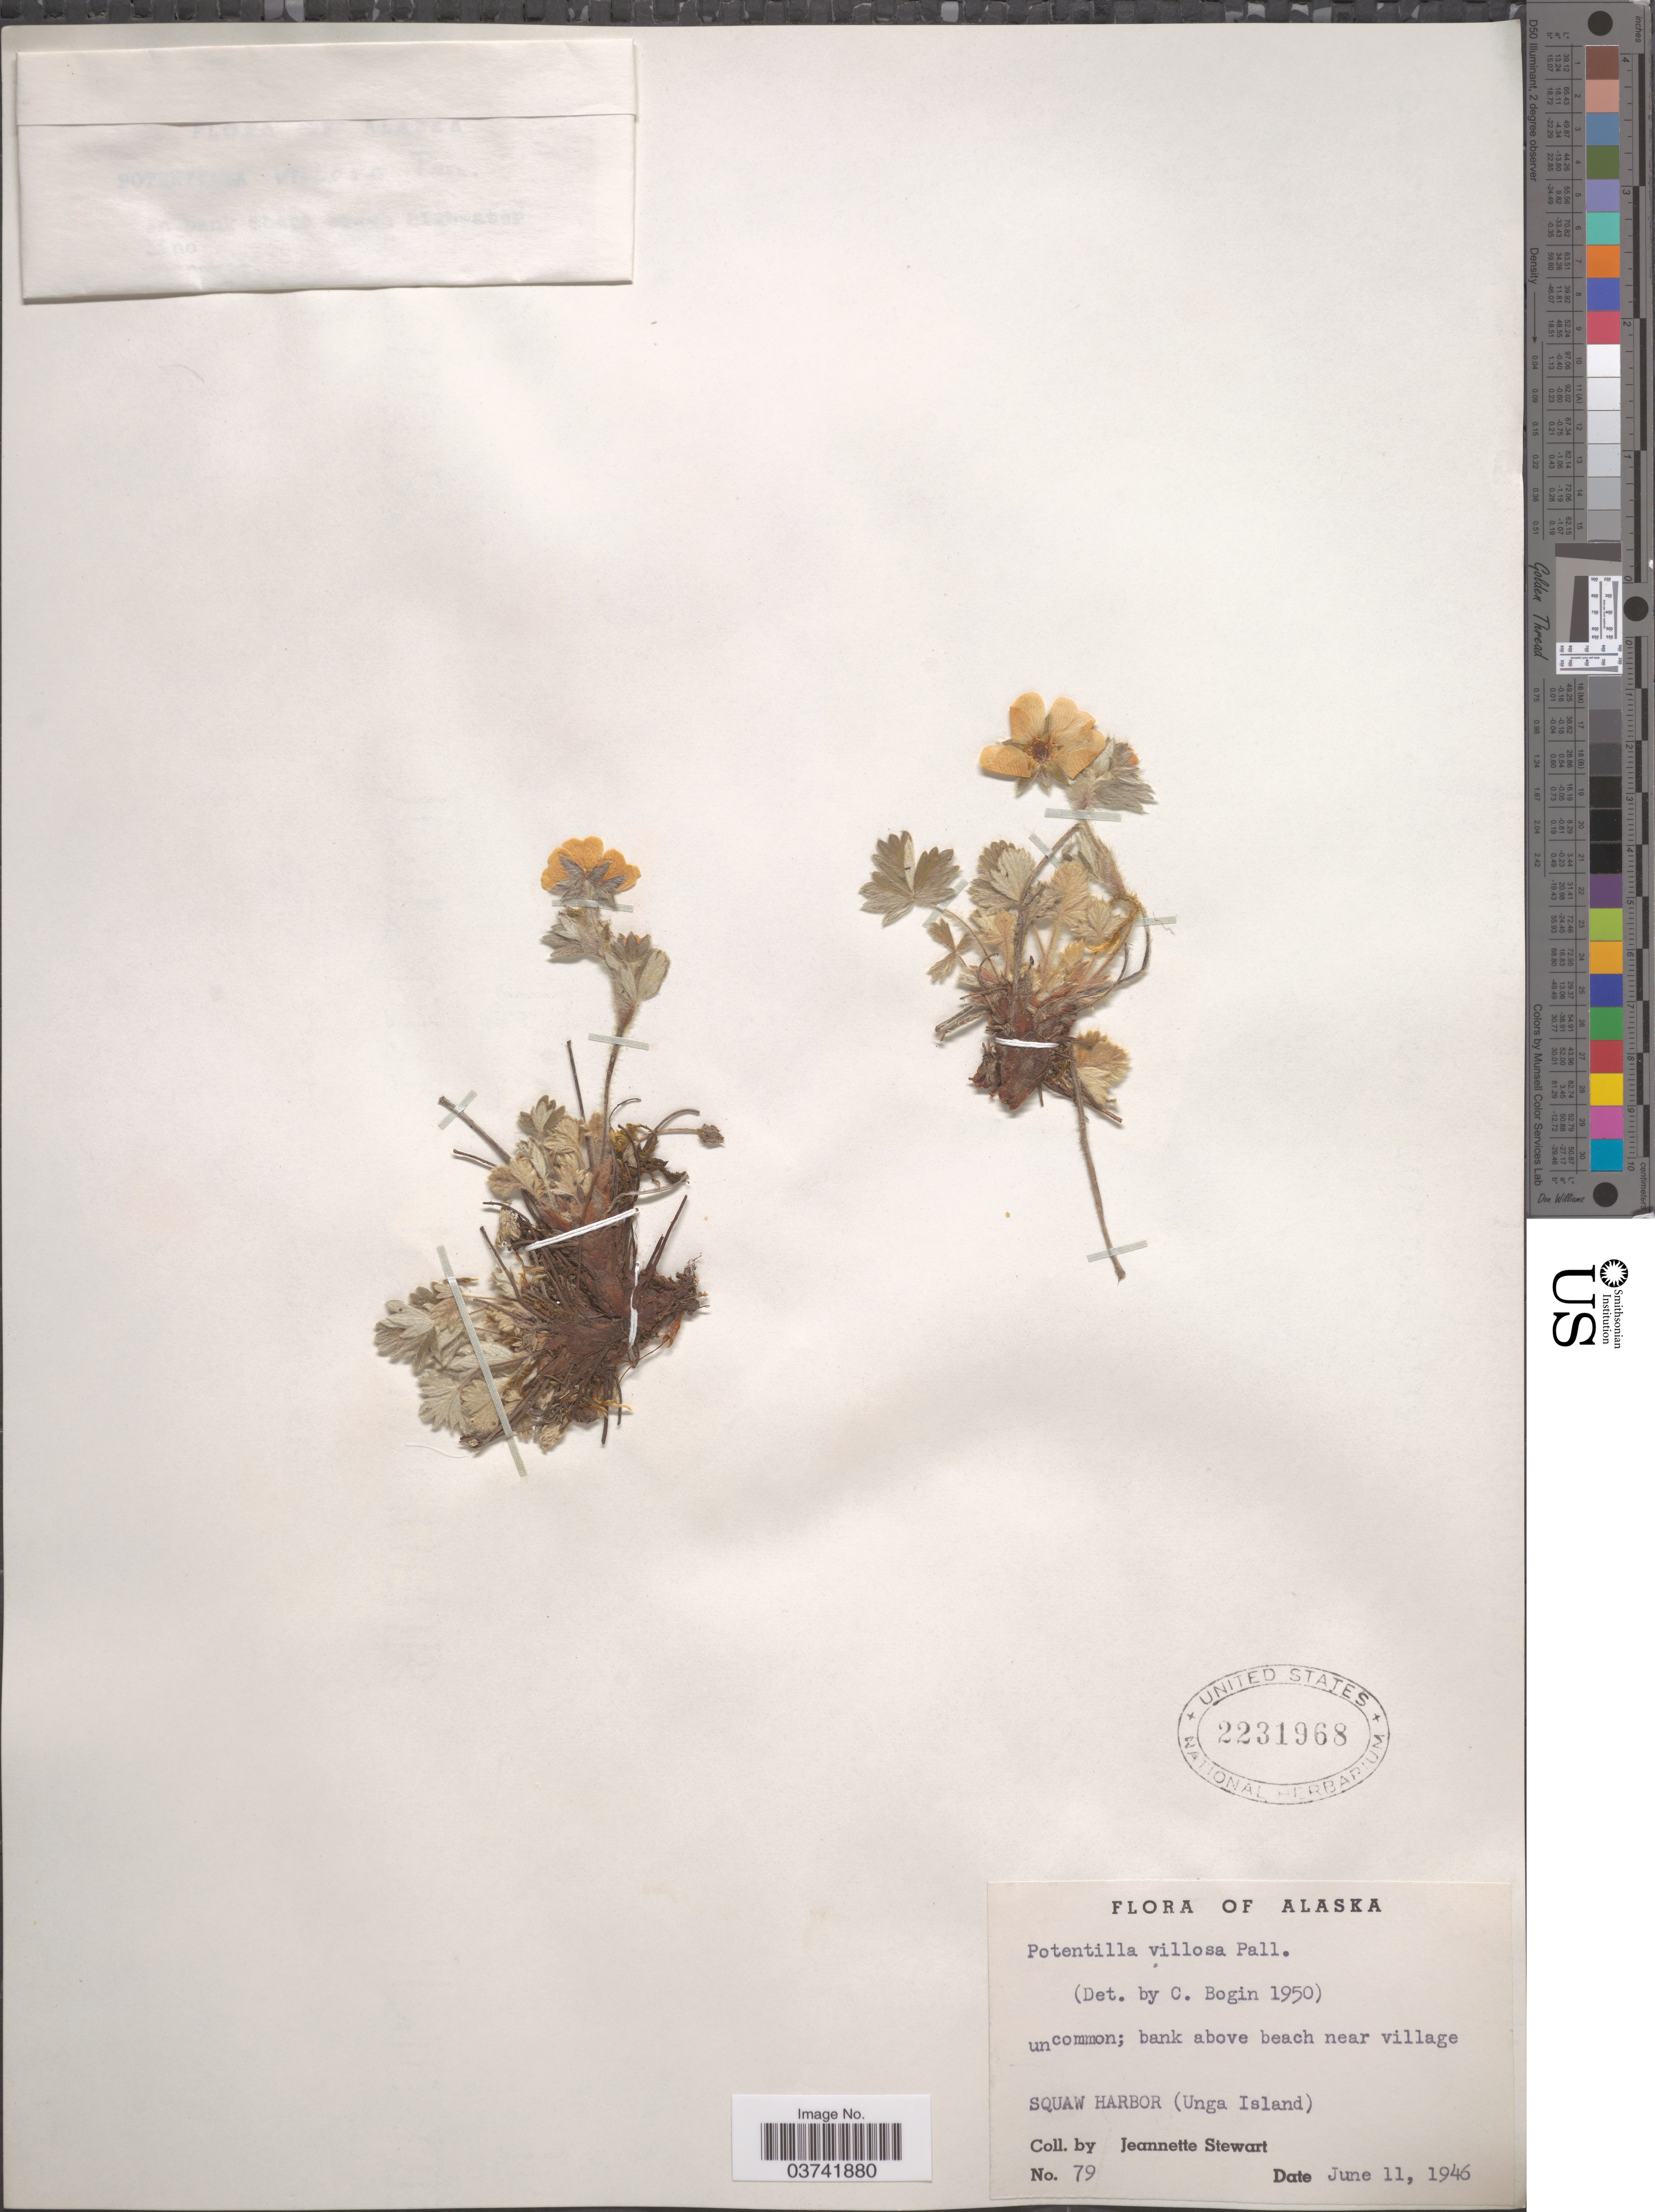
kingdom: Plantae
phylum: Tracheophyta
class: Magnoliopsida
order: Rosales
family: Rosaceae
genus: Potentilla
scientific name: Potentilla villosa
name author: Pall. ex Pursh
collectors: J. Stewart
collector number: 79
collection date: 1946-06-11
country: United States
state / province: Alaska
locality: Squaw Harbor (Unga Island).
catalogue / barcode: US 2231968